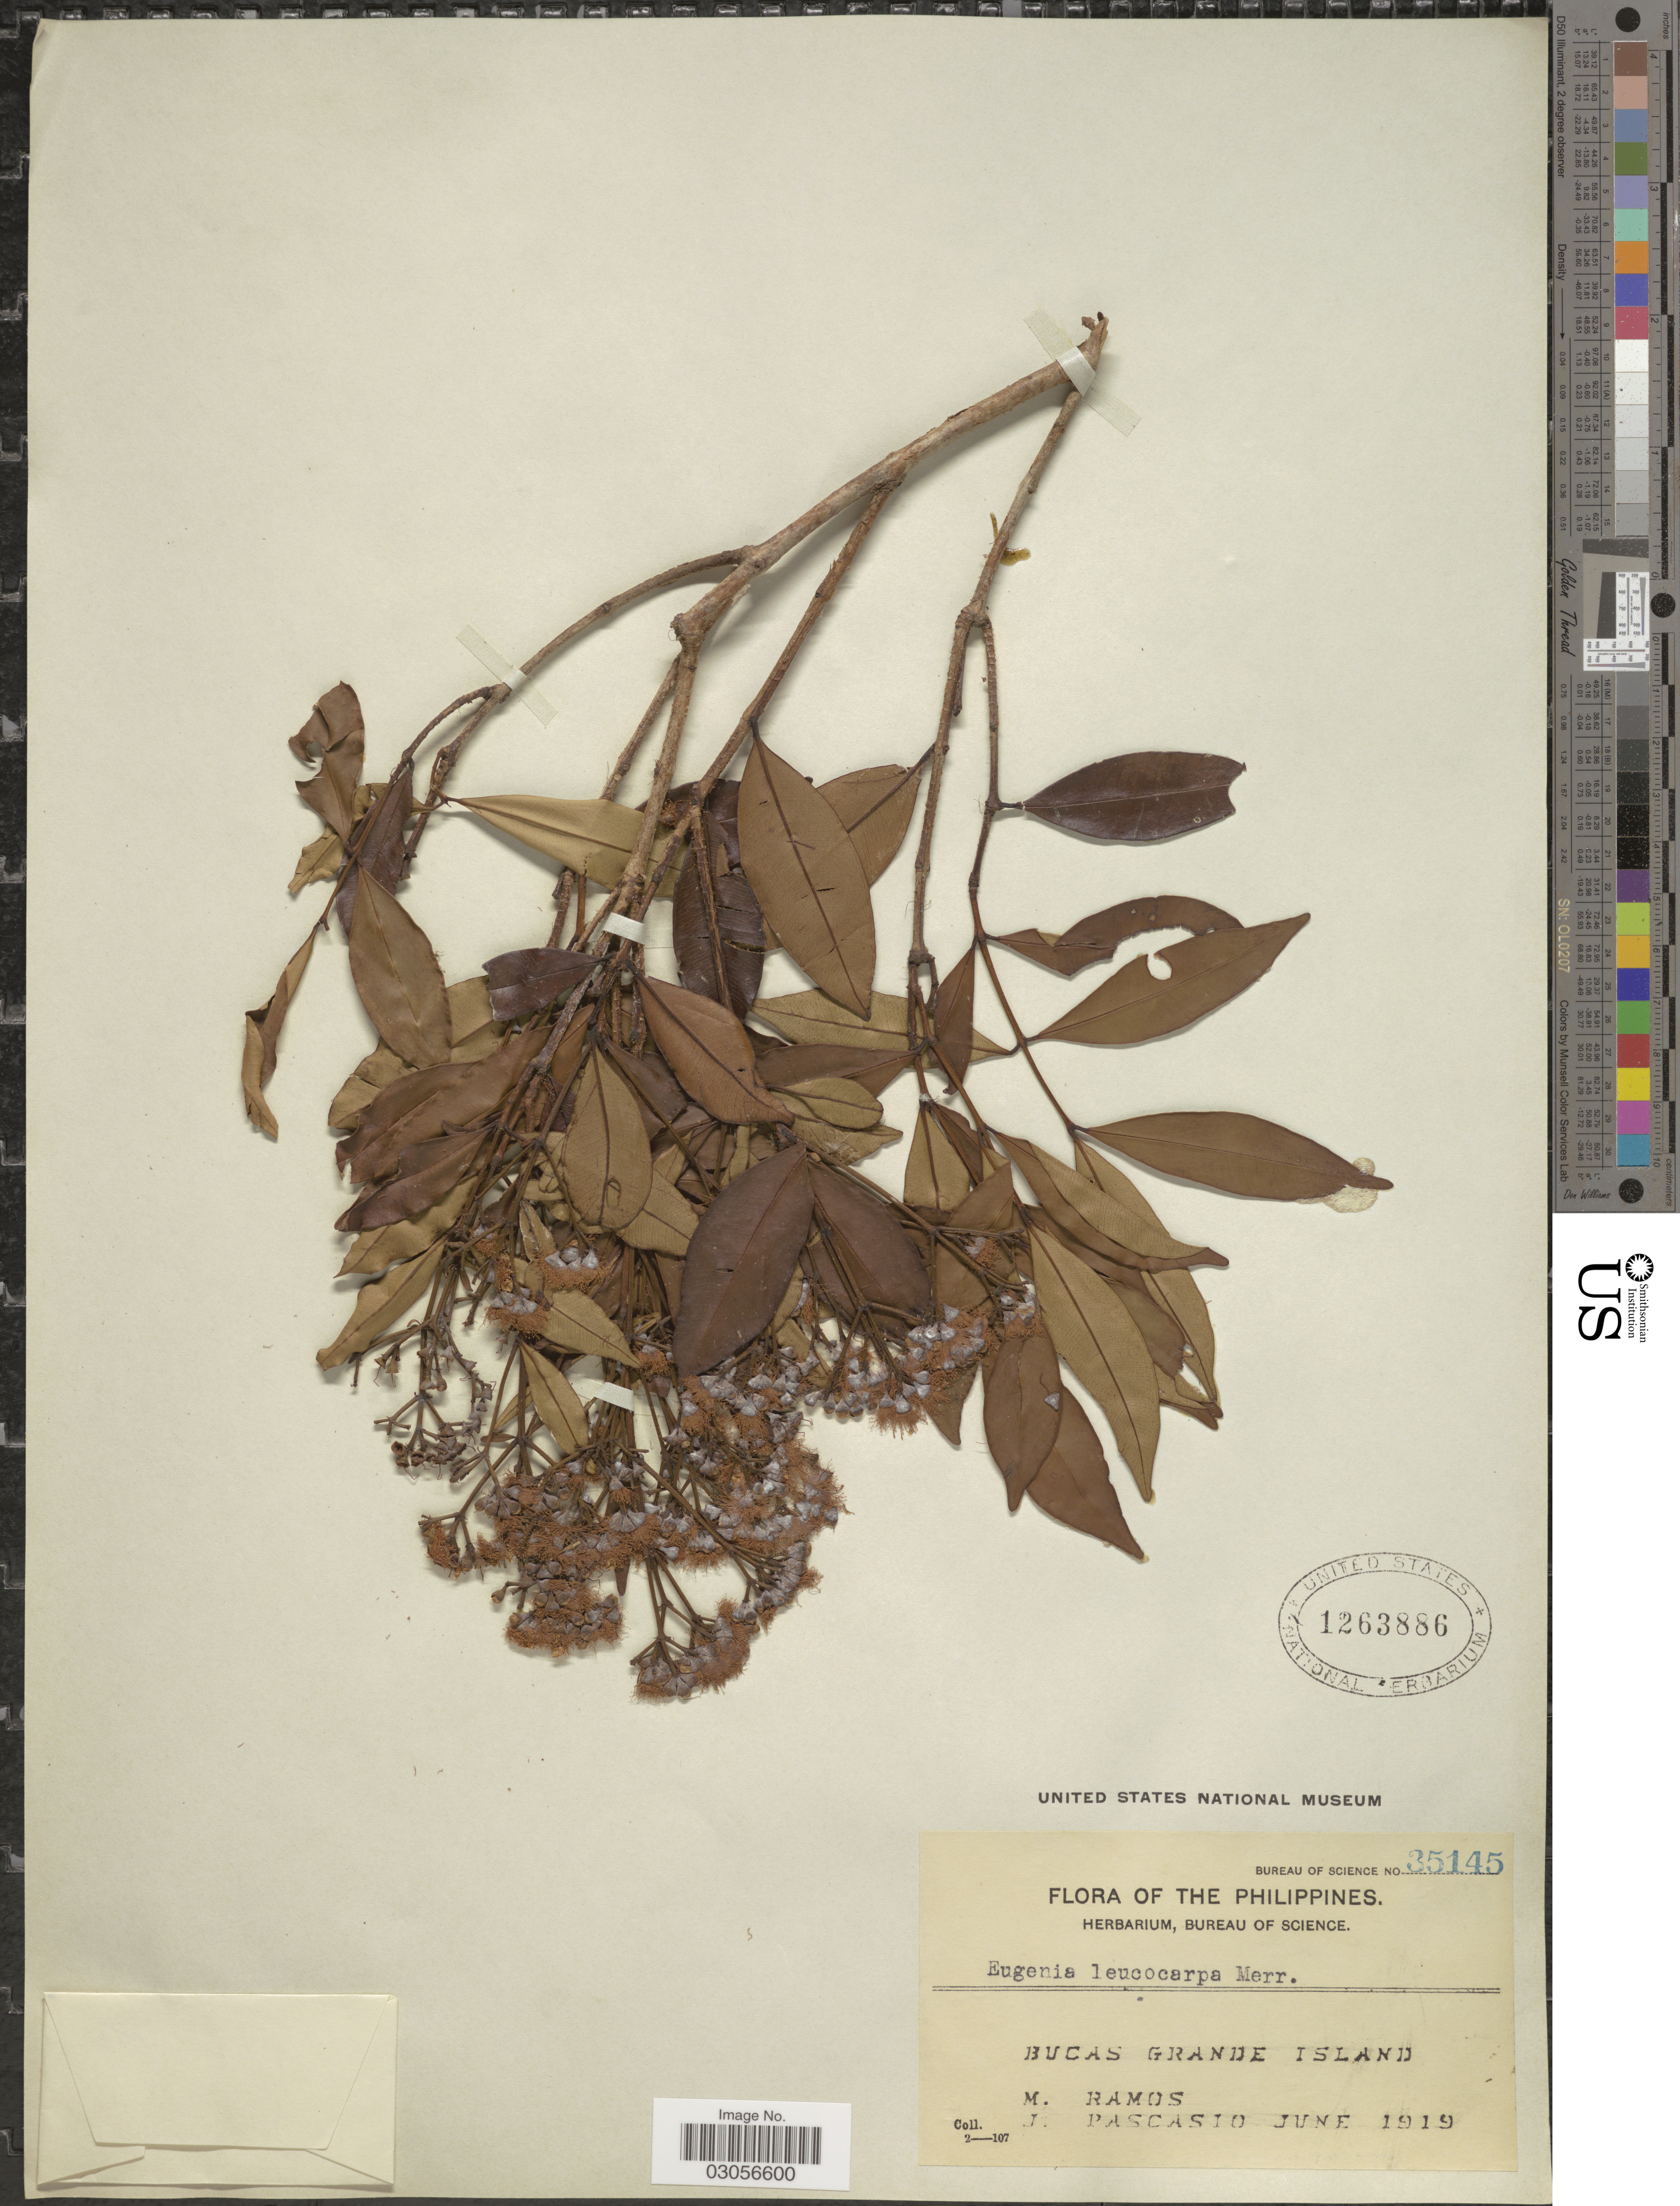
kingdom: Plantae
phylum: Tracheophyta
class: Magnoliopsida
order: Myrtales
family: Myrtaceae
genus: Syzygium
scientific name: Syzygium sp.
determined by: Strong, M. T., (US), Smithsonian Institution - National Museum of Natural History (UNITED STATES)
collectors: M. Ramos & J. Pascasio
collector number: Bureau of Science 35145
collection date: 1919-06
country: Philippines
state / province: Caraga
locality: Bucas Grande Island.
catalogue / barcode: US 1263886